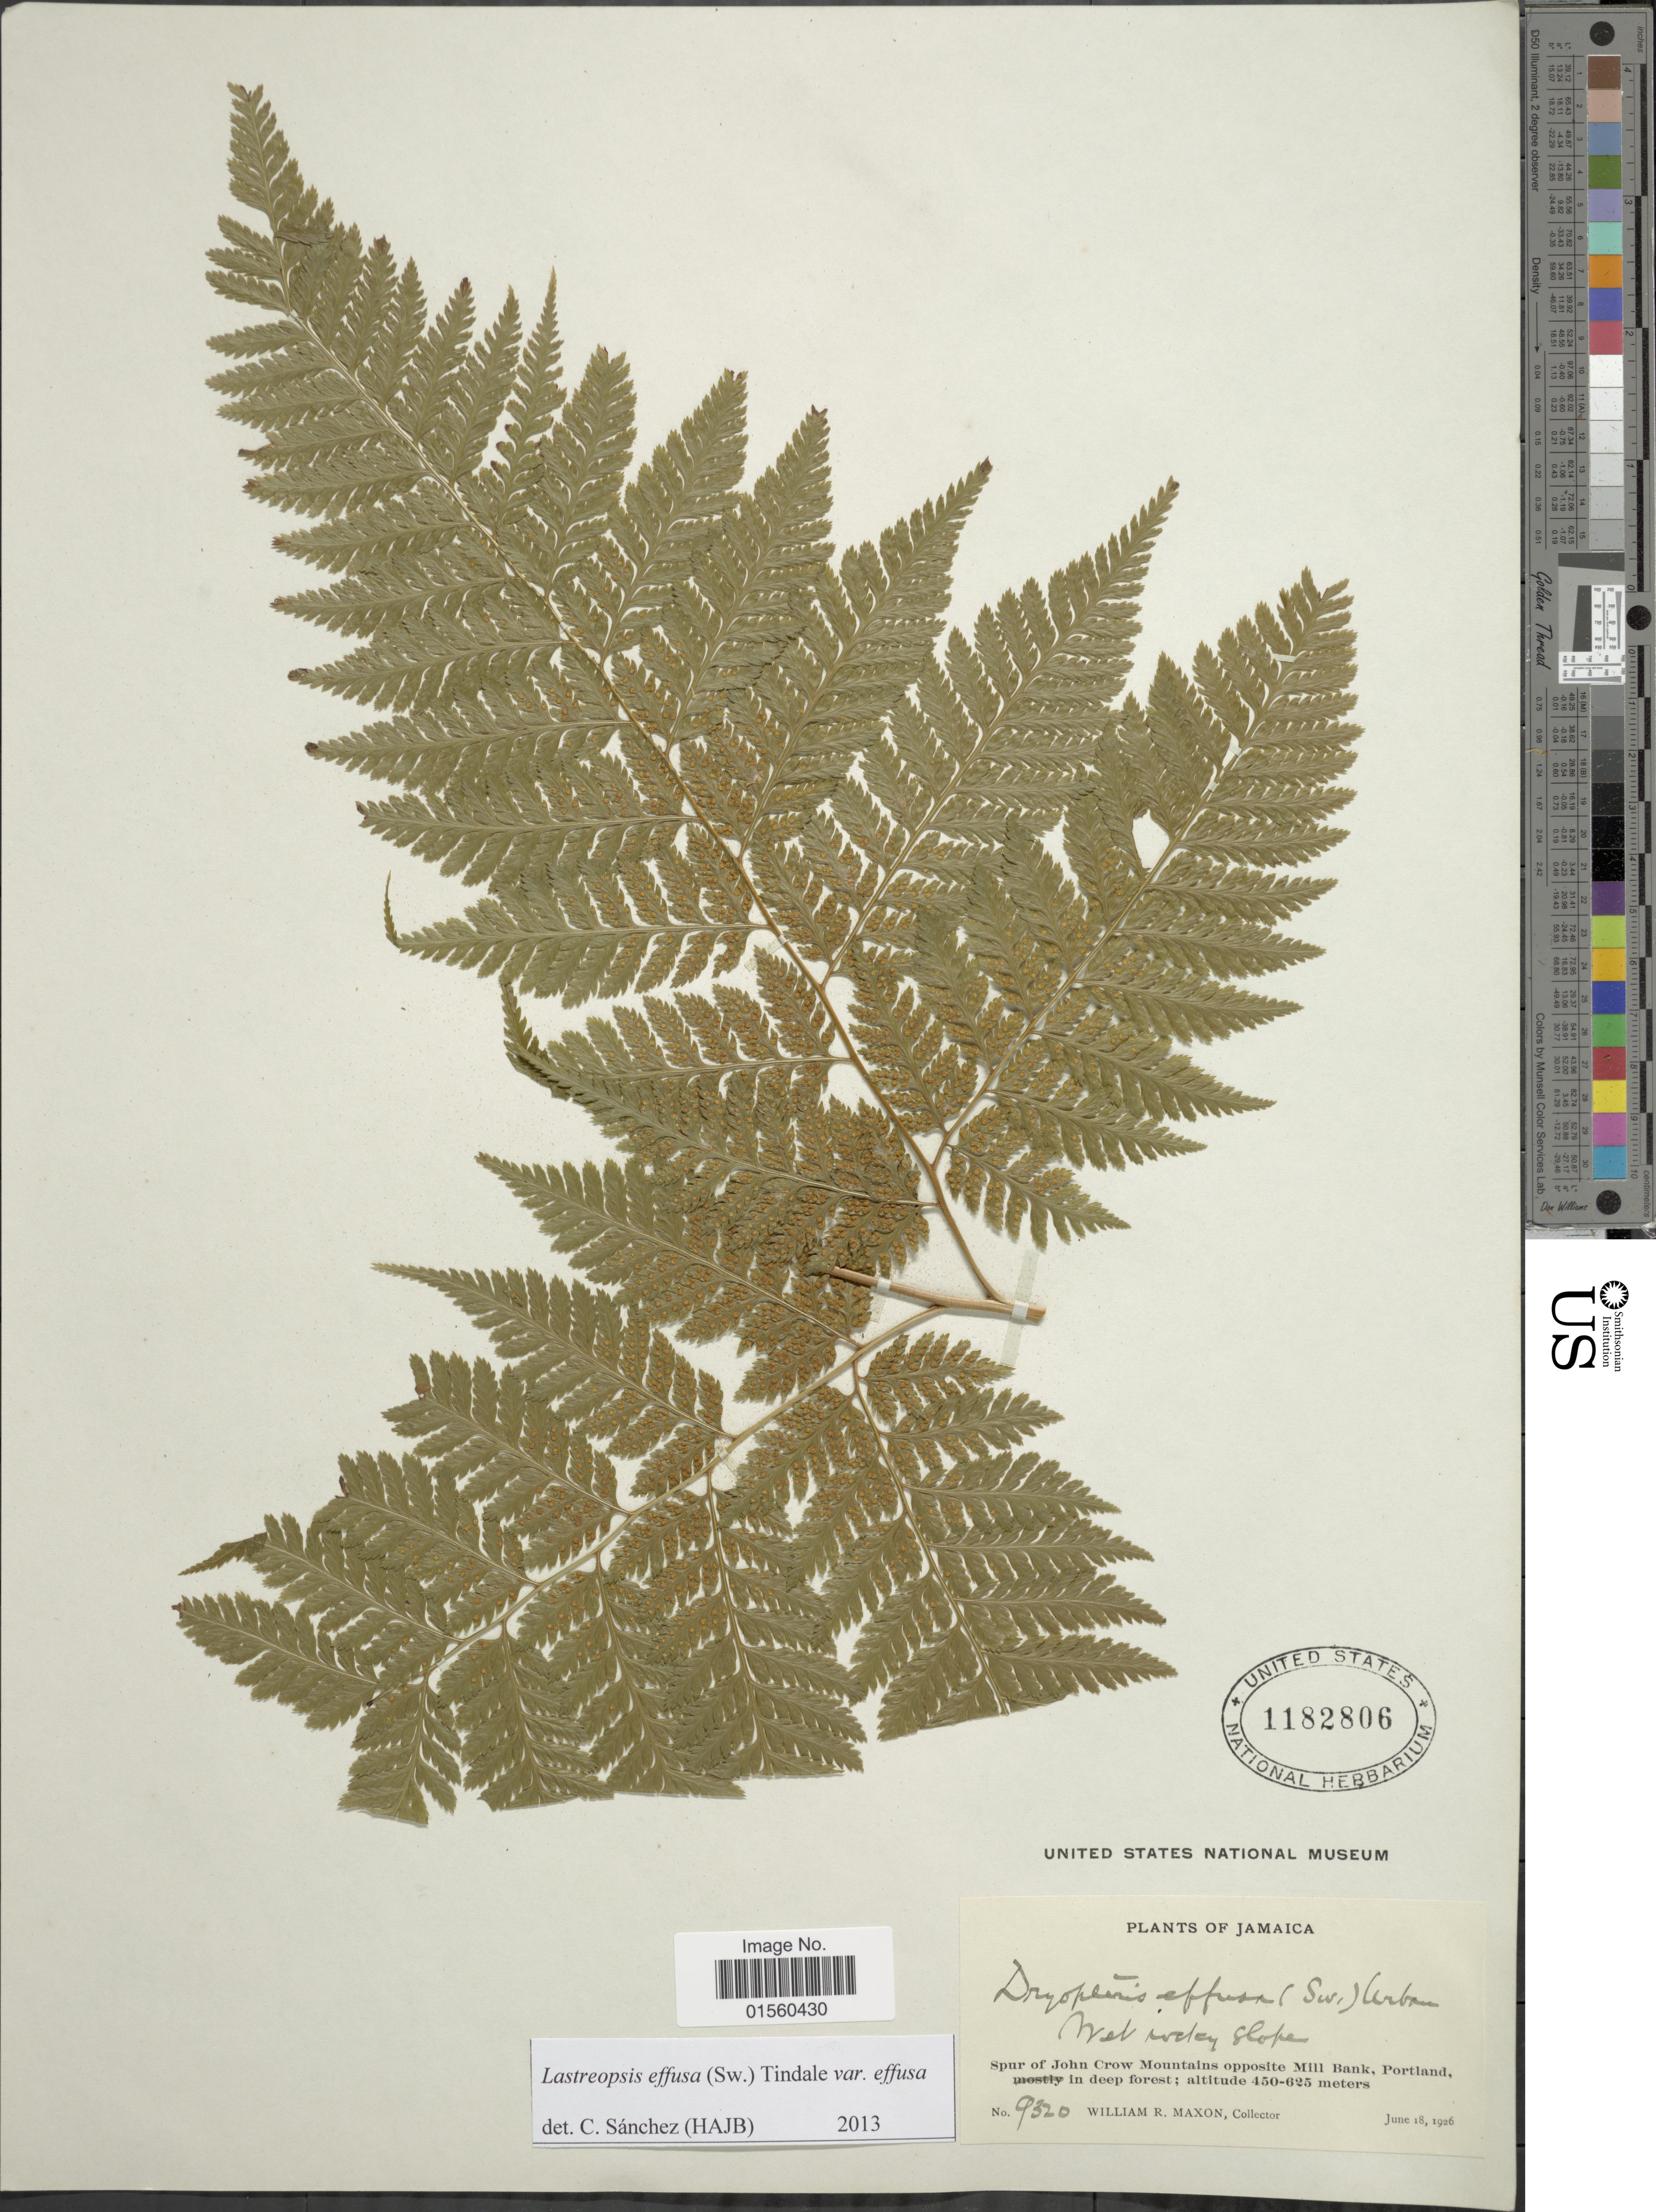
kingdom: Plantae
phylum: Tracheophyta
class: Polypodiopsida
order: Polypodiales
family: Dryopteridaceae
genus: Parapolystichum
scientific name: Parapolystichum effusum var. effusum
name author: (Sw.) Ching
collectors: W. R. Maxon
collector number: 9320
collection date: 1926-06-18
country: Jamaica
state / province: Portland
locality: Spur of John Crow Mountains opposite Mill Bank, Portland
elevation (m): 450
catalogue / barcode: US 1182806